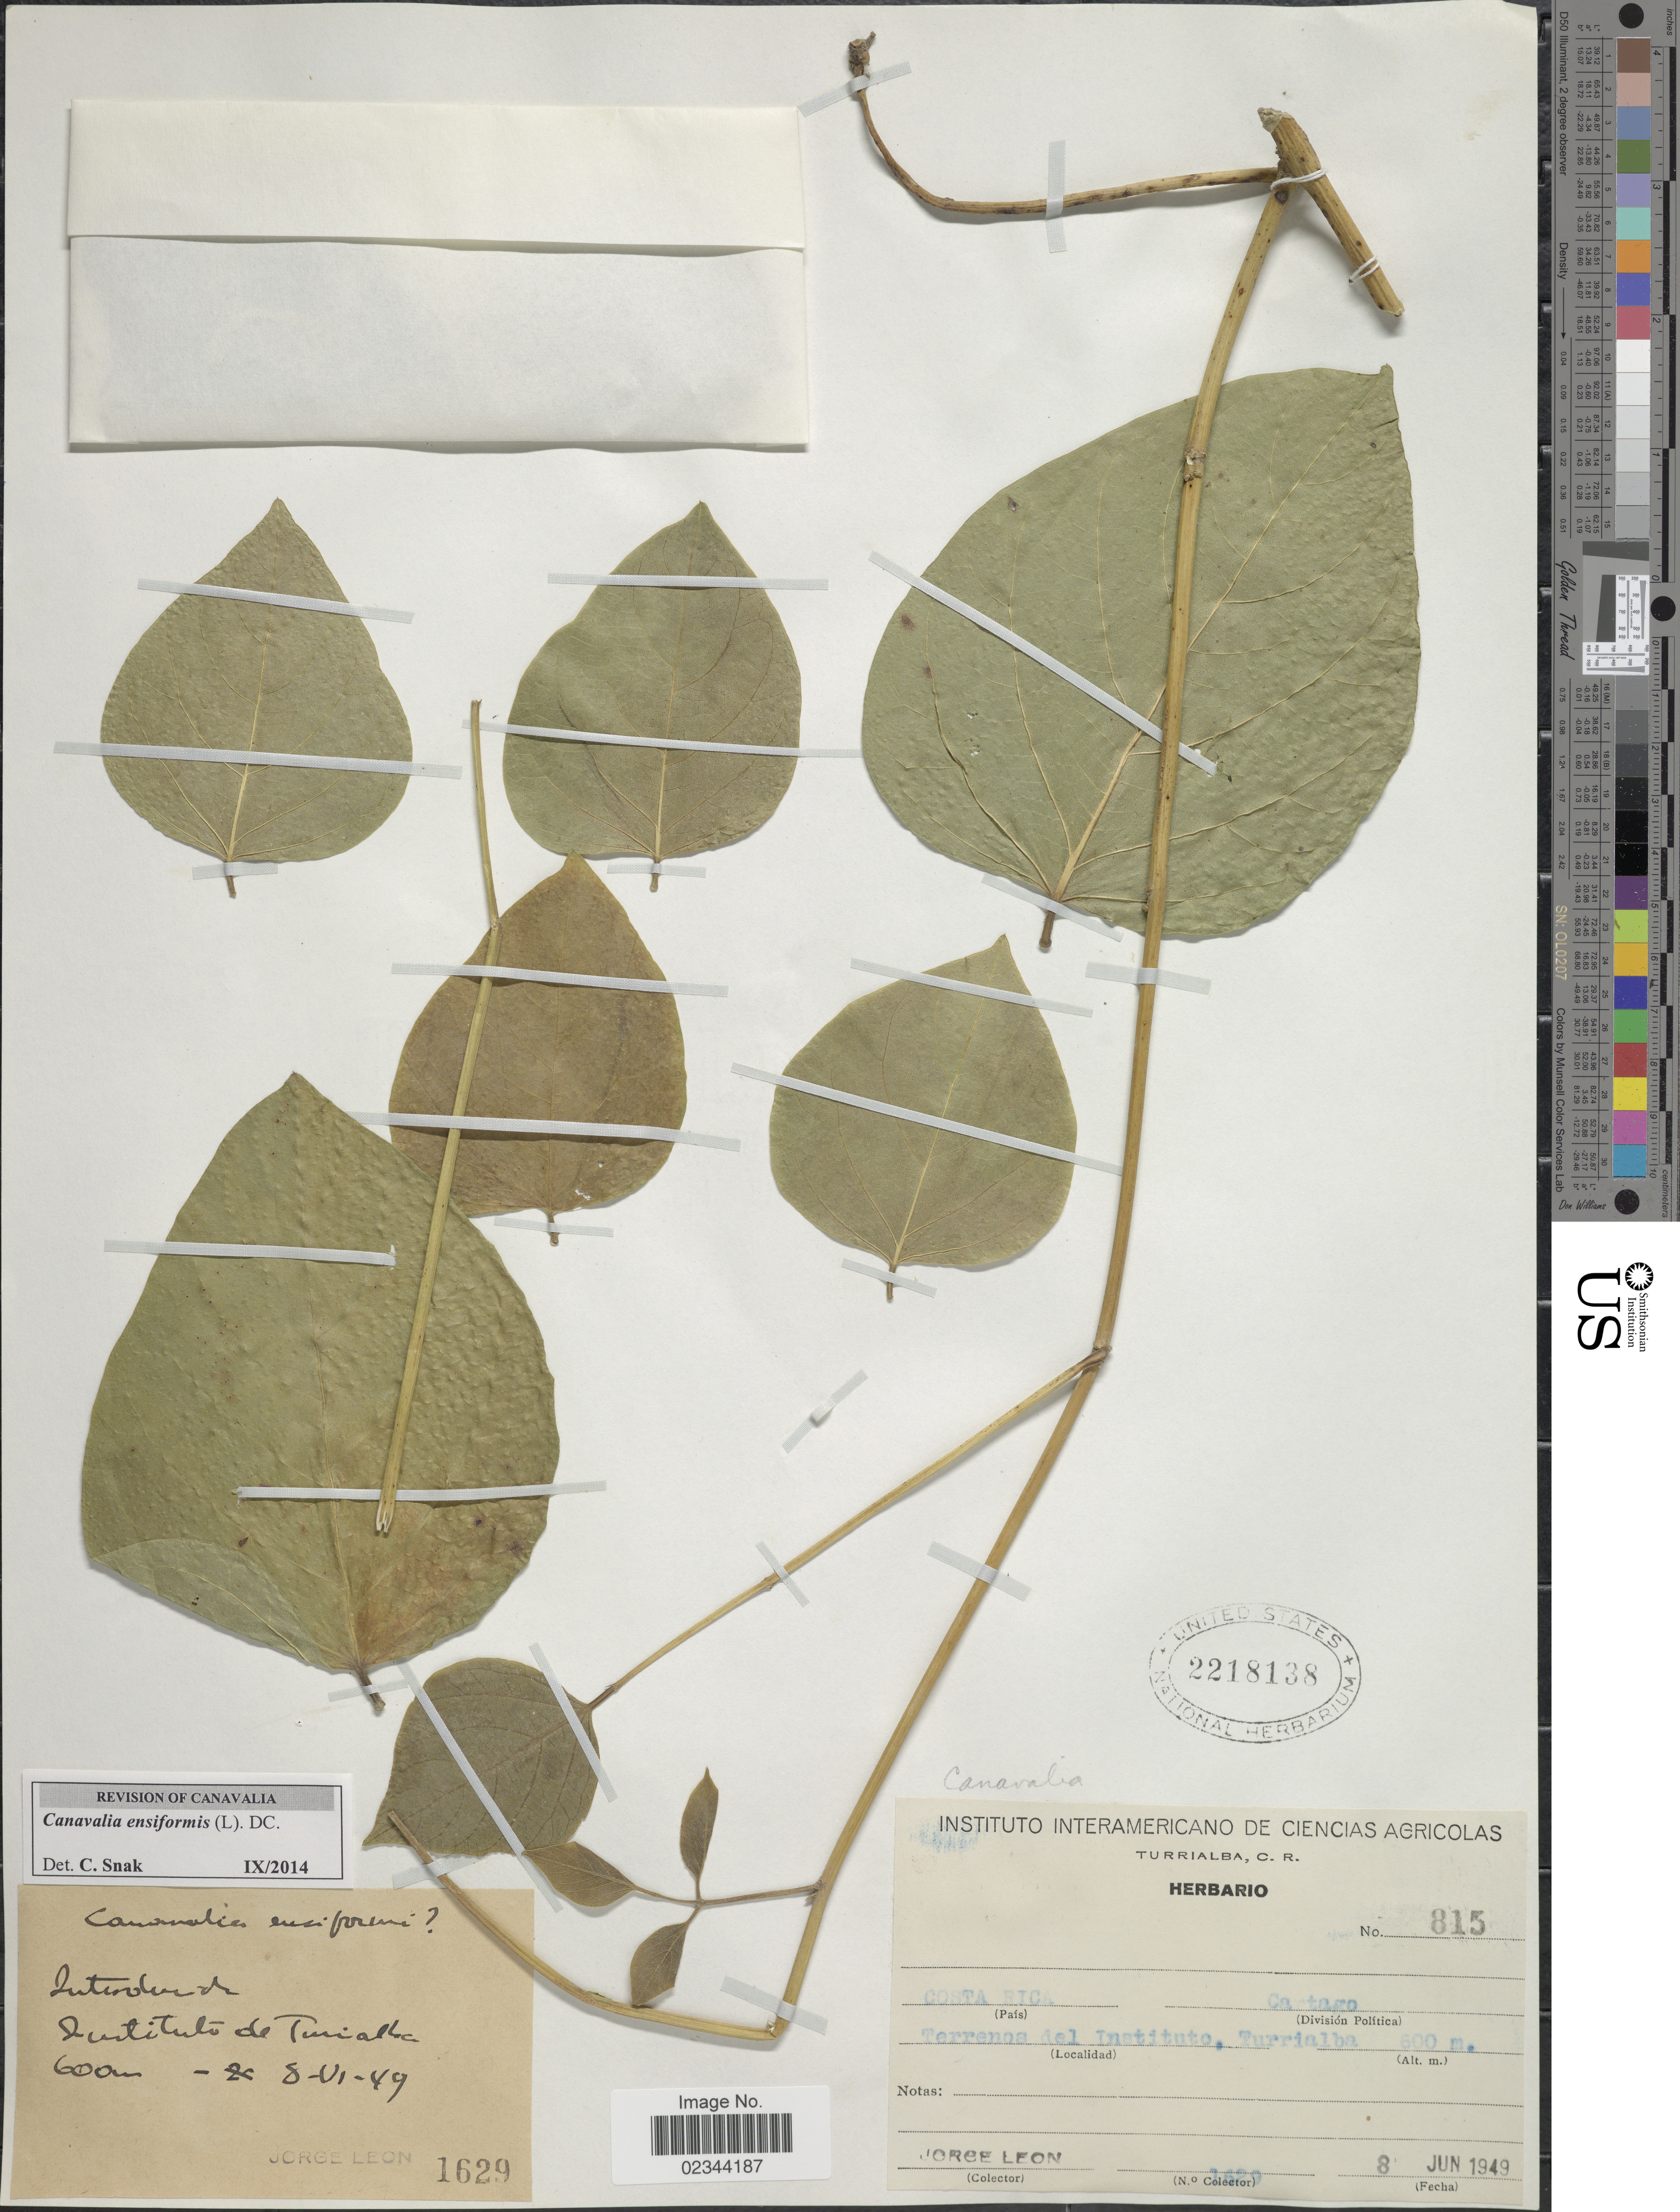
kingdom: Plantae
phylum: Tracheophyta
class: Magnoliopsida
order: Fabales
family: Fabaceae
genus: Canavalia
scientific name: Canavalia ensiformis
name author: (L.) DC.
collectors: J. León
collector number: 1629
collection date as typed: Transcribed d/m/y: 8/6/49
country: Costa Rica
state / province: Cartago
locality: Terrenos del Instituto, Turrialba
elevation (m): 600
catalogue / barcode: US 2218138